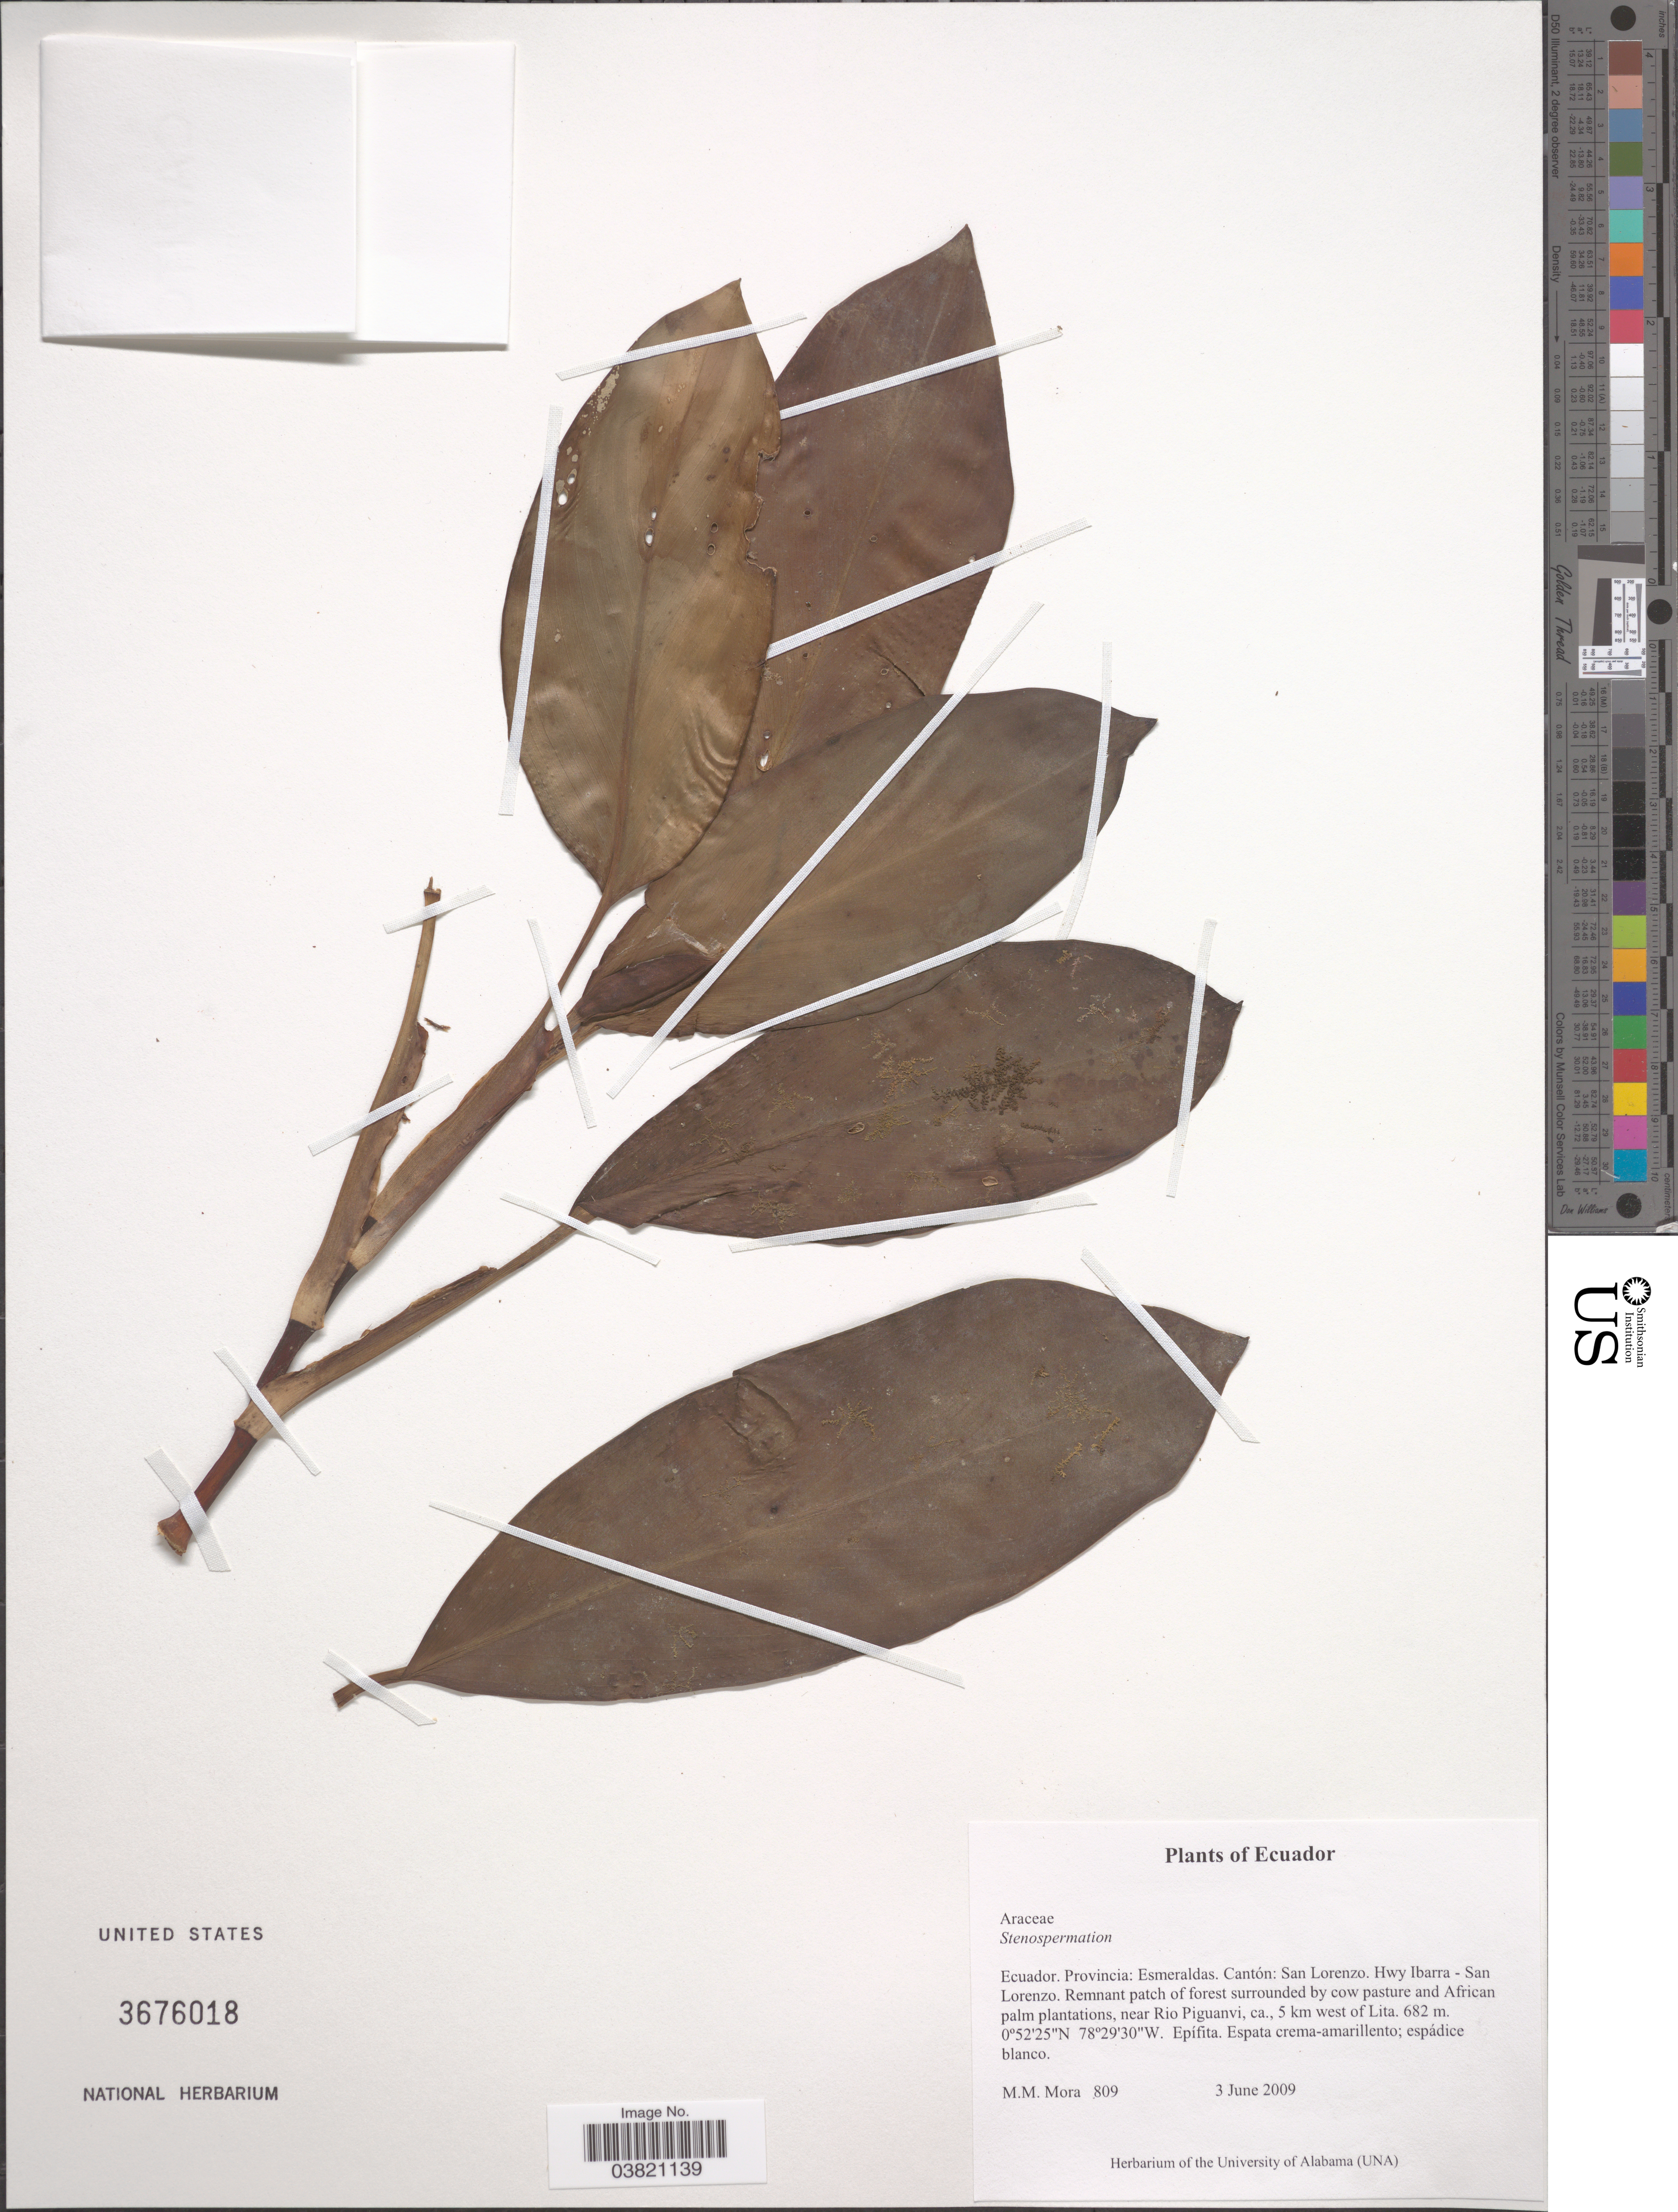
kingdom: Plantae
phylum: Tracheophyta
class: Liliopsida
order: Alismatales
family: Araceae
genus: Stenospermation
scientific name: Stenospermation sp.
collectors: M. M. Mora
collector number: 809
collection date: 2009-06-03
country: Ecuador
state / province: Esmeraldas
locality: Cantón: San Lorenzo. Hwy Ibarra - San Lorenzo. Remnant patch of forest surrounded by cow pasture and African palm plantations, near Rio Piguanvi, ca. 5 km west of Lita.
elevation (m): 682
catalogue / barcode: US 3676018